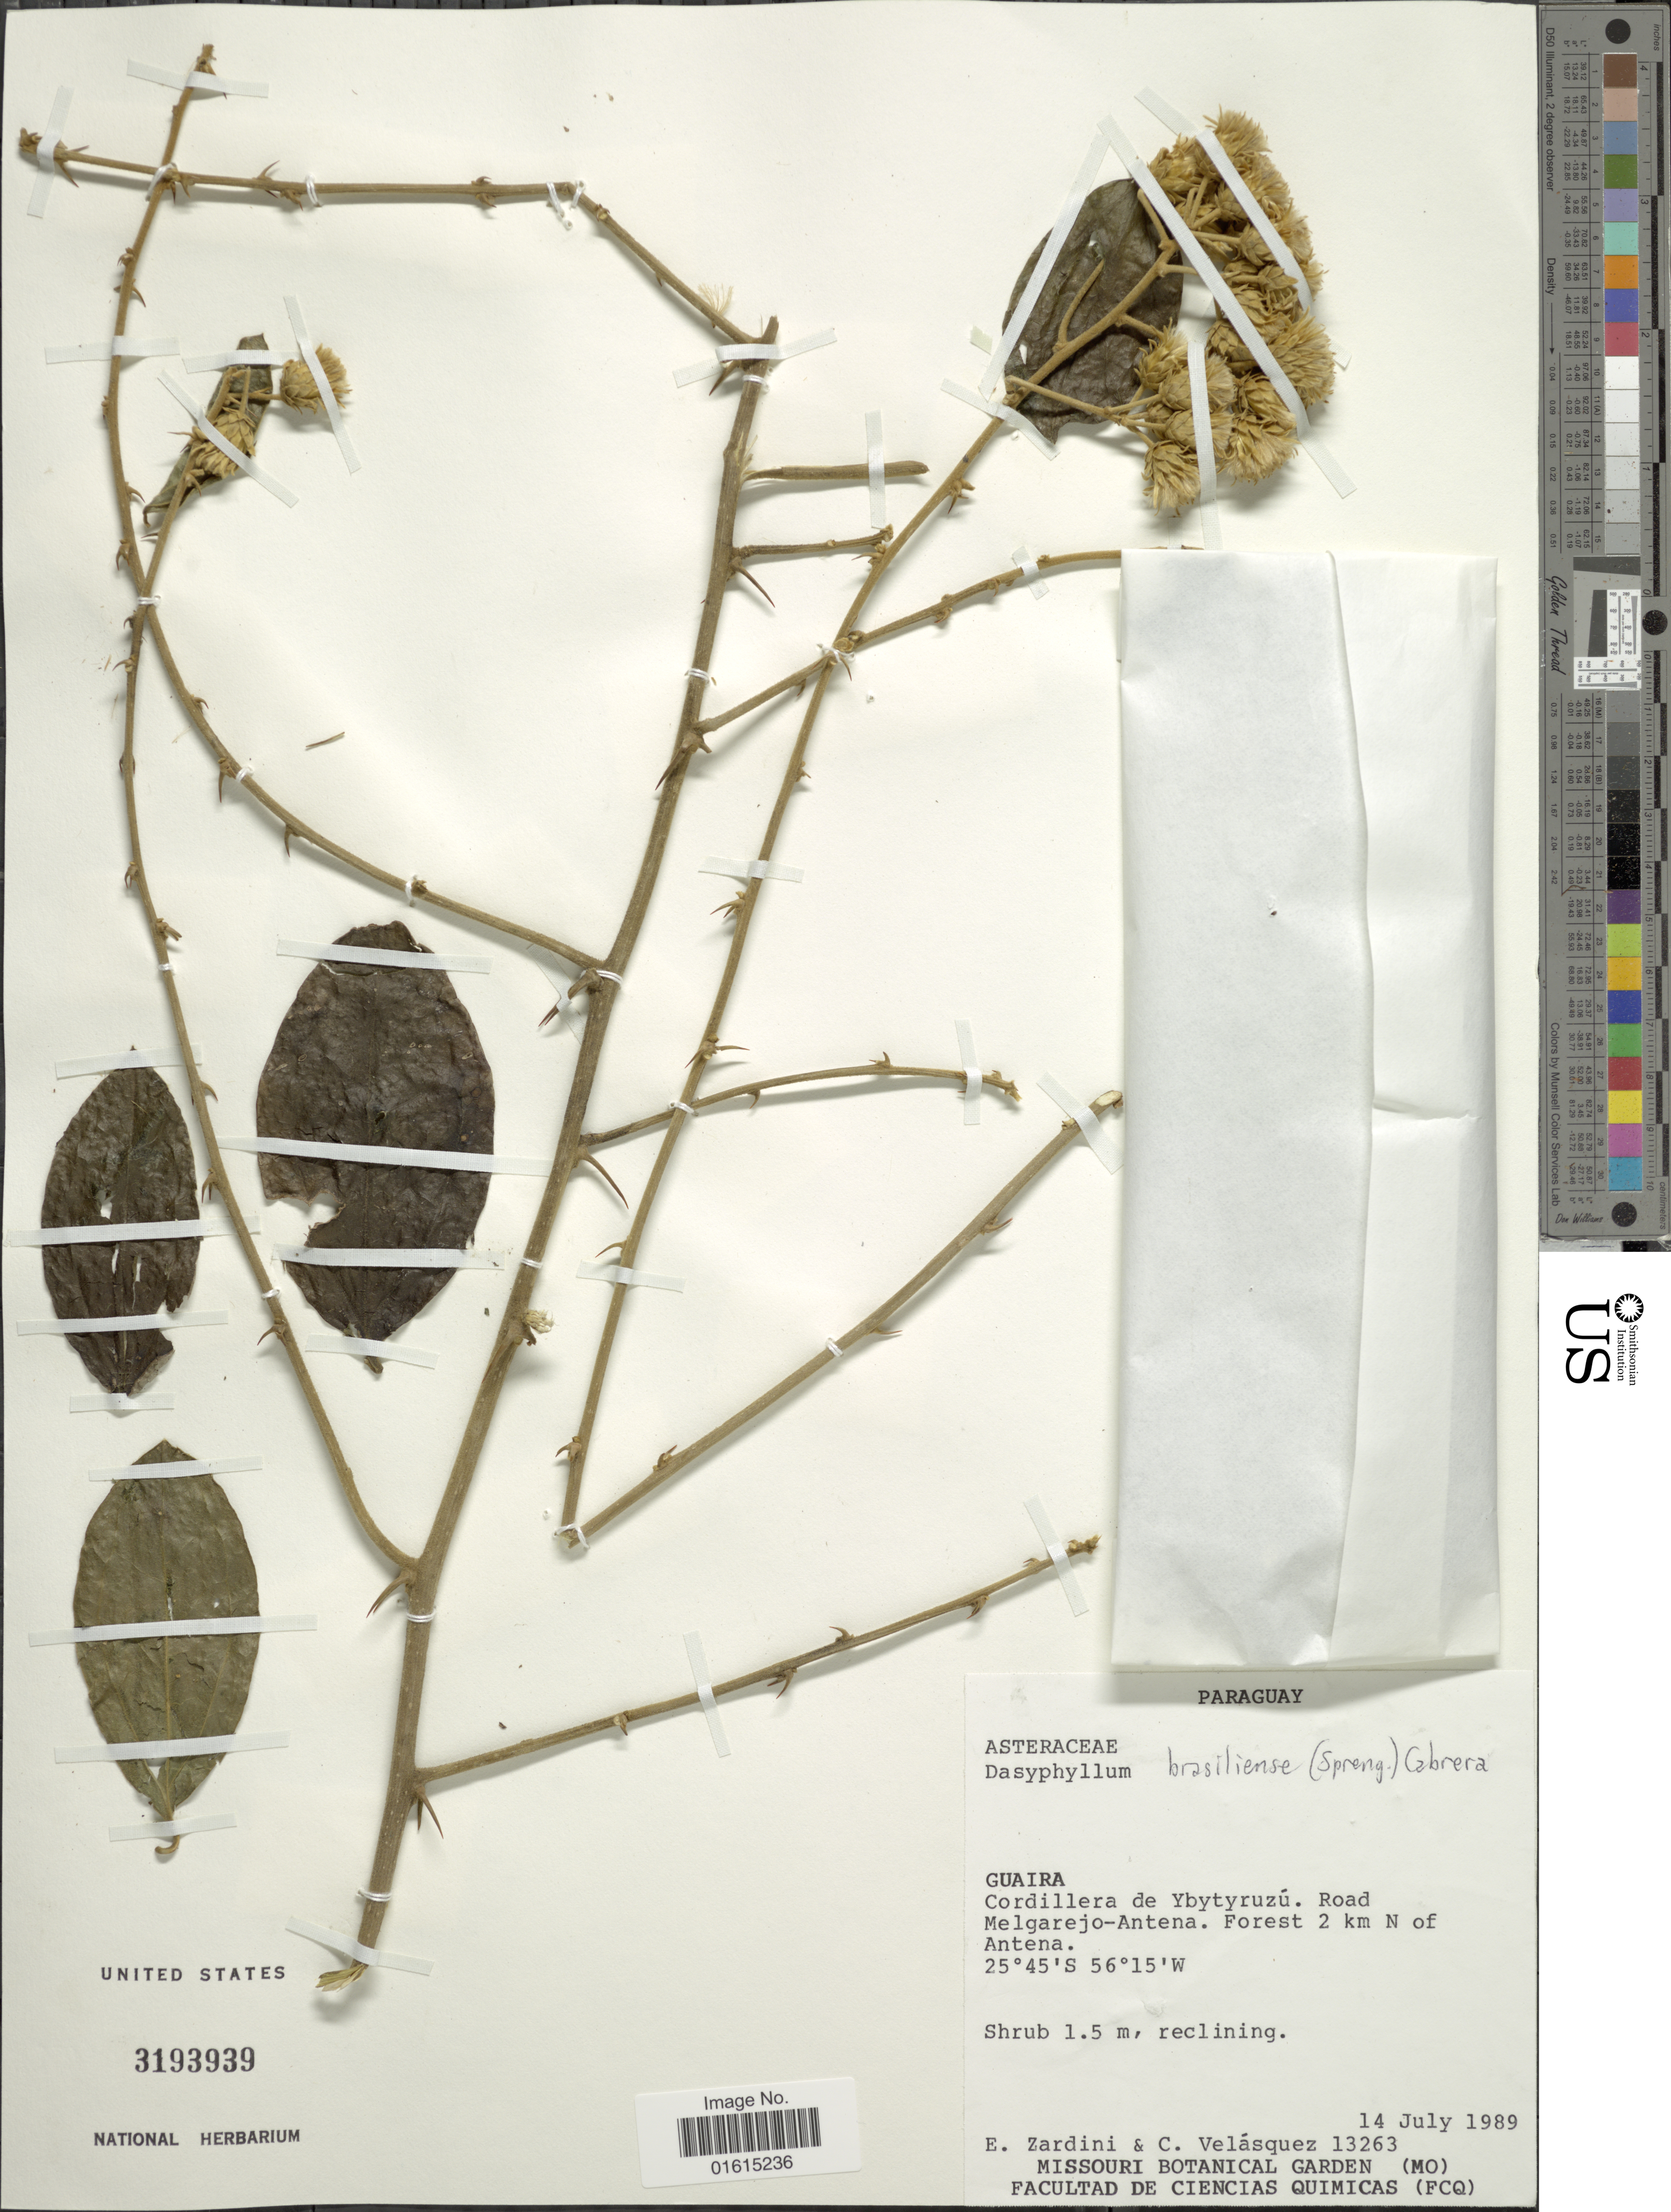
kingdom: Plantae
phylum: Tracheophyta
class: Magnoliopsida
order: Asterales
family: Asteraceae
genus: Dasyphyllum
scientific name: Dasyphyllum brasiliense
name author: (Spreng.) Cabrera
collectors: E. M. Zardini & C. Velásquez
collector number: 13263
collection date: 1989-07-14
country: Paraguay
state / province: Guaira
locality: Cordillera de Ybytyruzu, road Melgarejo-Antena, Forest 2 km N of Antena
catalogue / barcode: US 3193939